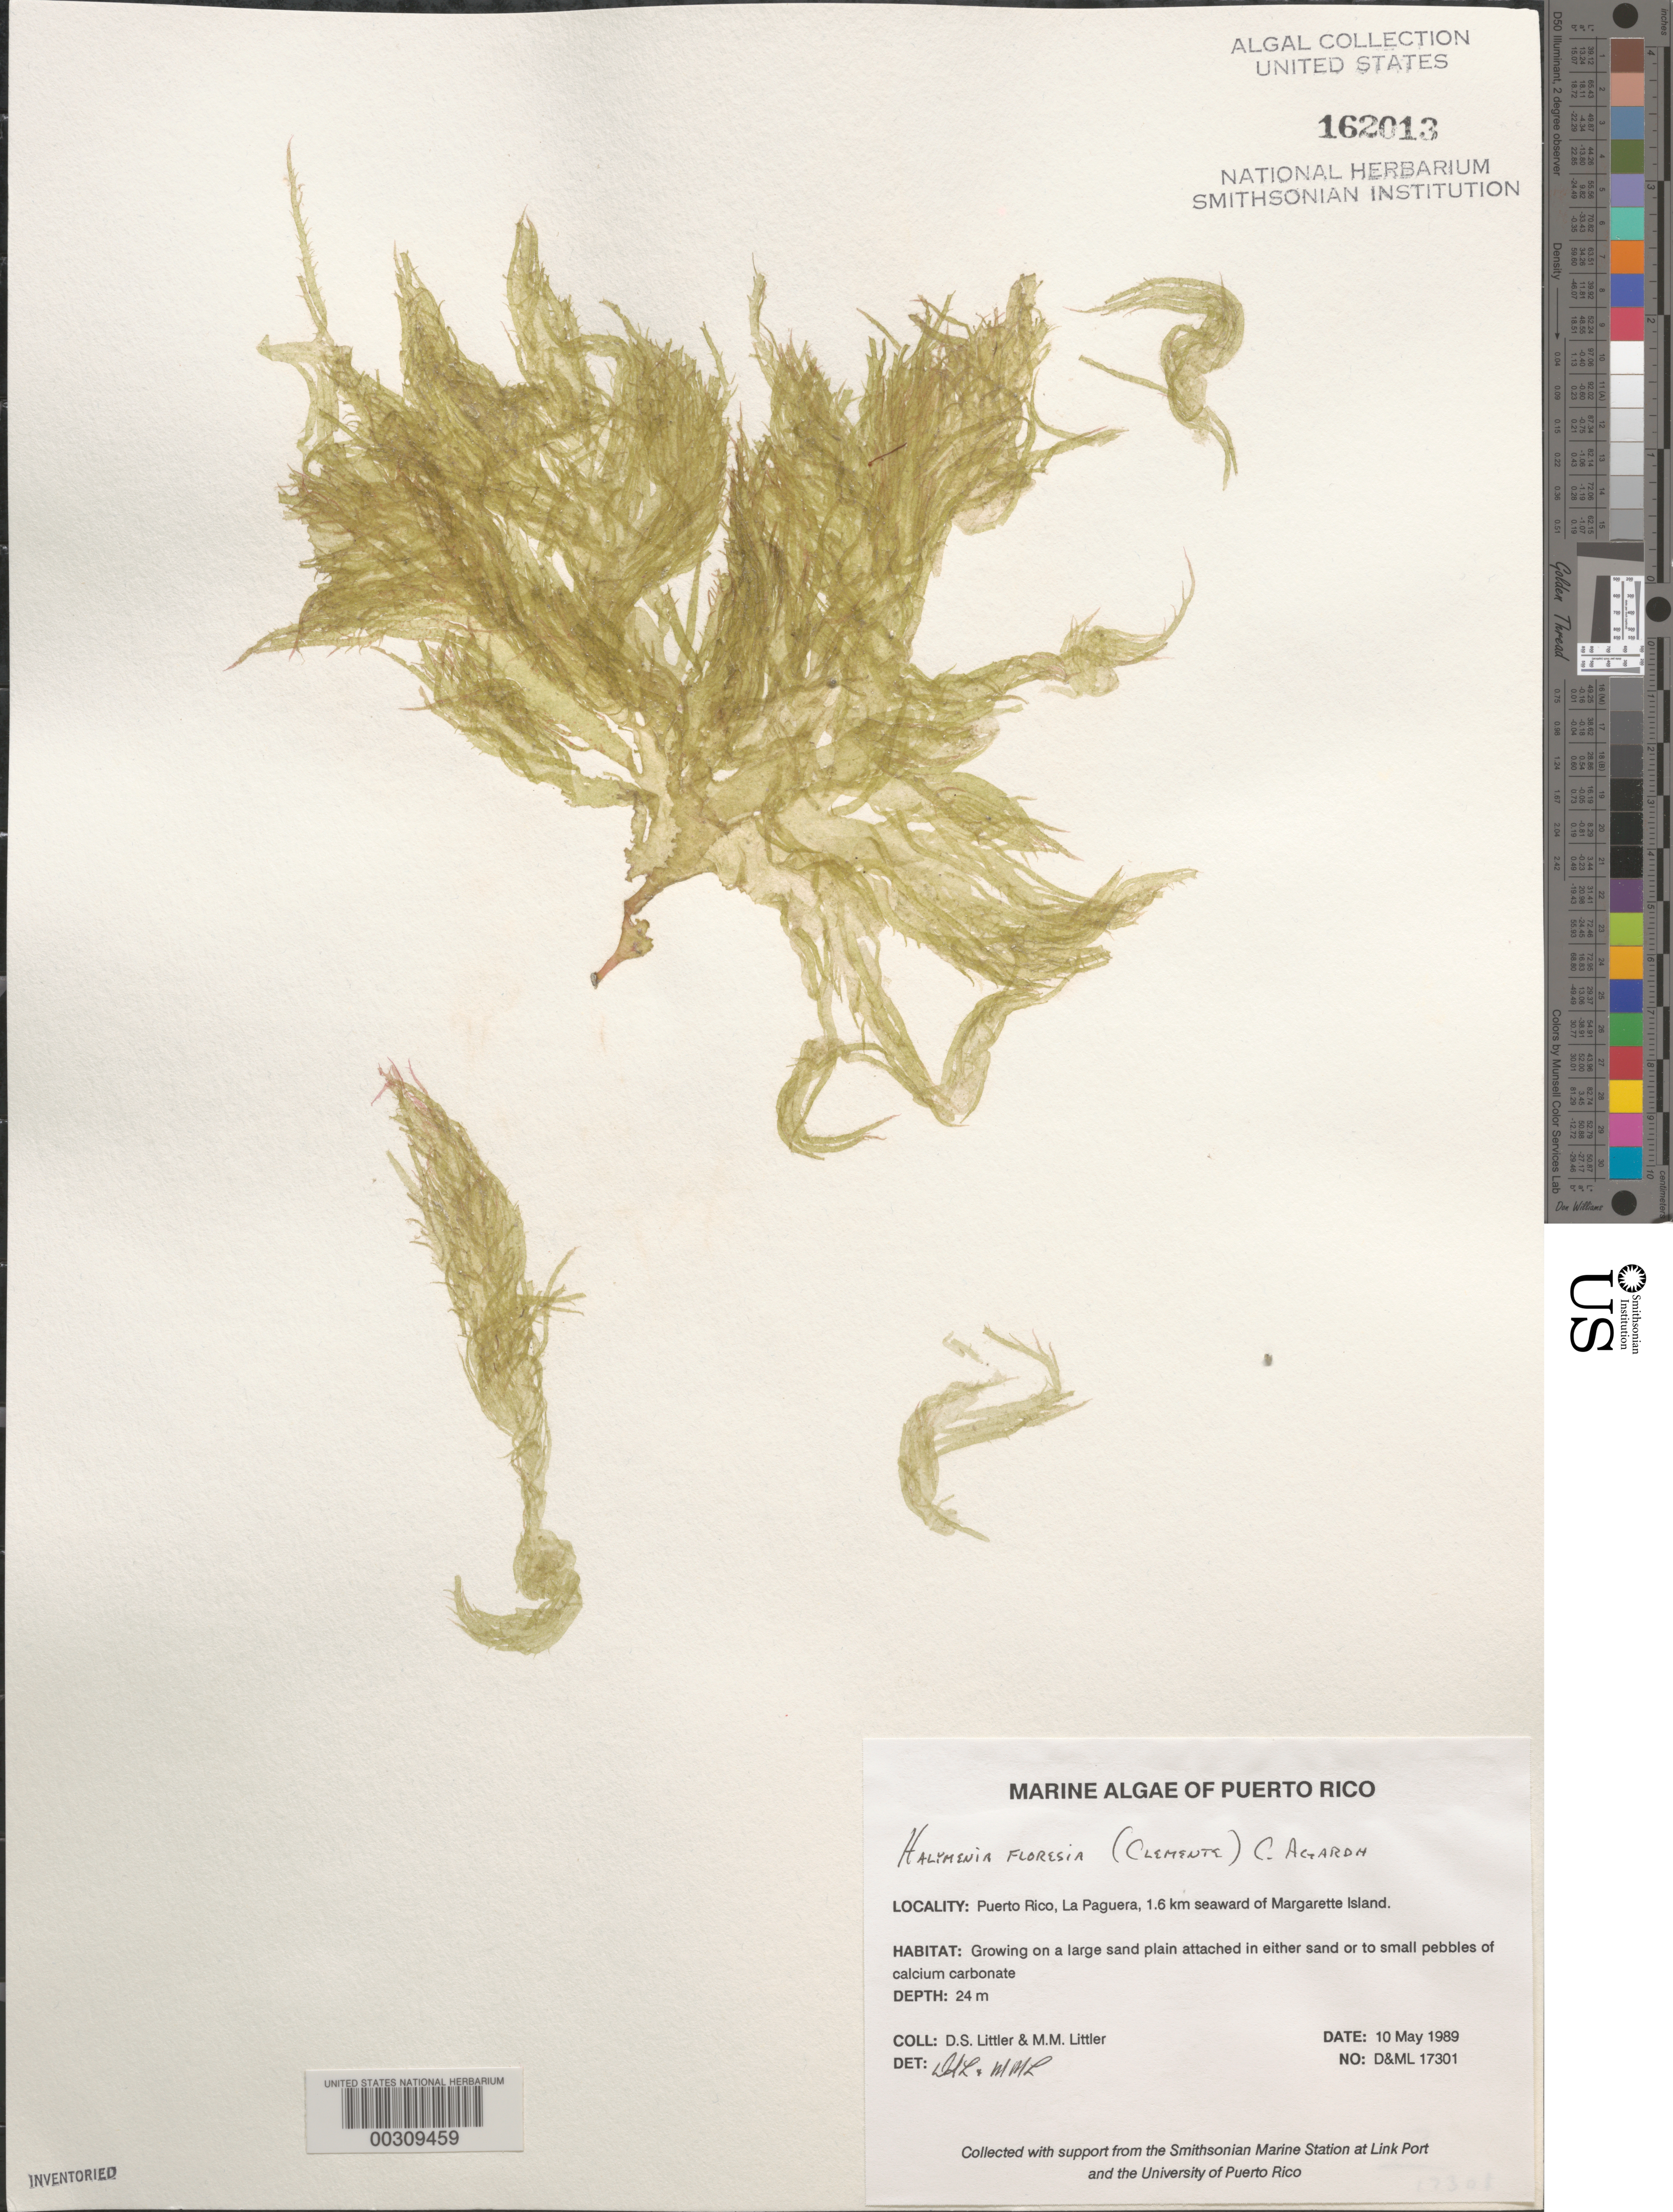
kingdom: Plantae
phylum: Rhodophyta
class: Florideophyceae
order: Halymeniales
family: Halymeniaceae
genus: Halymenia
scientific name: Halymenia floresii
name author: (Clemente) C. Agardh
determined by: Littler, D. S.; Littler, M. M.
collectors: D. S. Littler & M. M. Littler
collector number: D&ML 17301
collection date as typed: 10 May 1989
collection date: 1989-05-10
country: Puerto Rico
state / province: Lajas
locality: La parguera, 1.6 km seaward of margarette island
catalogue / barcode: US 162013